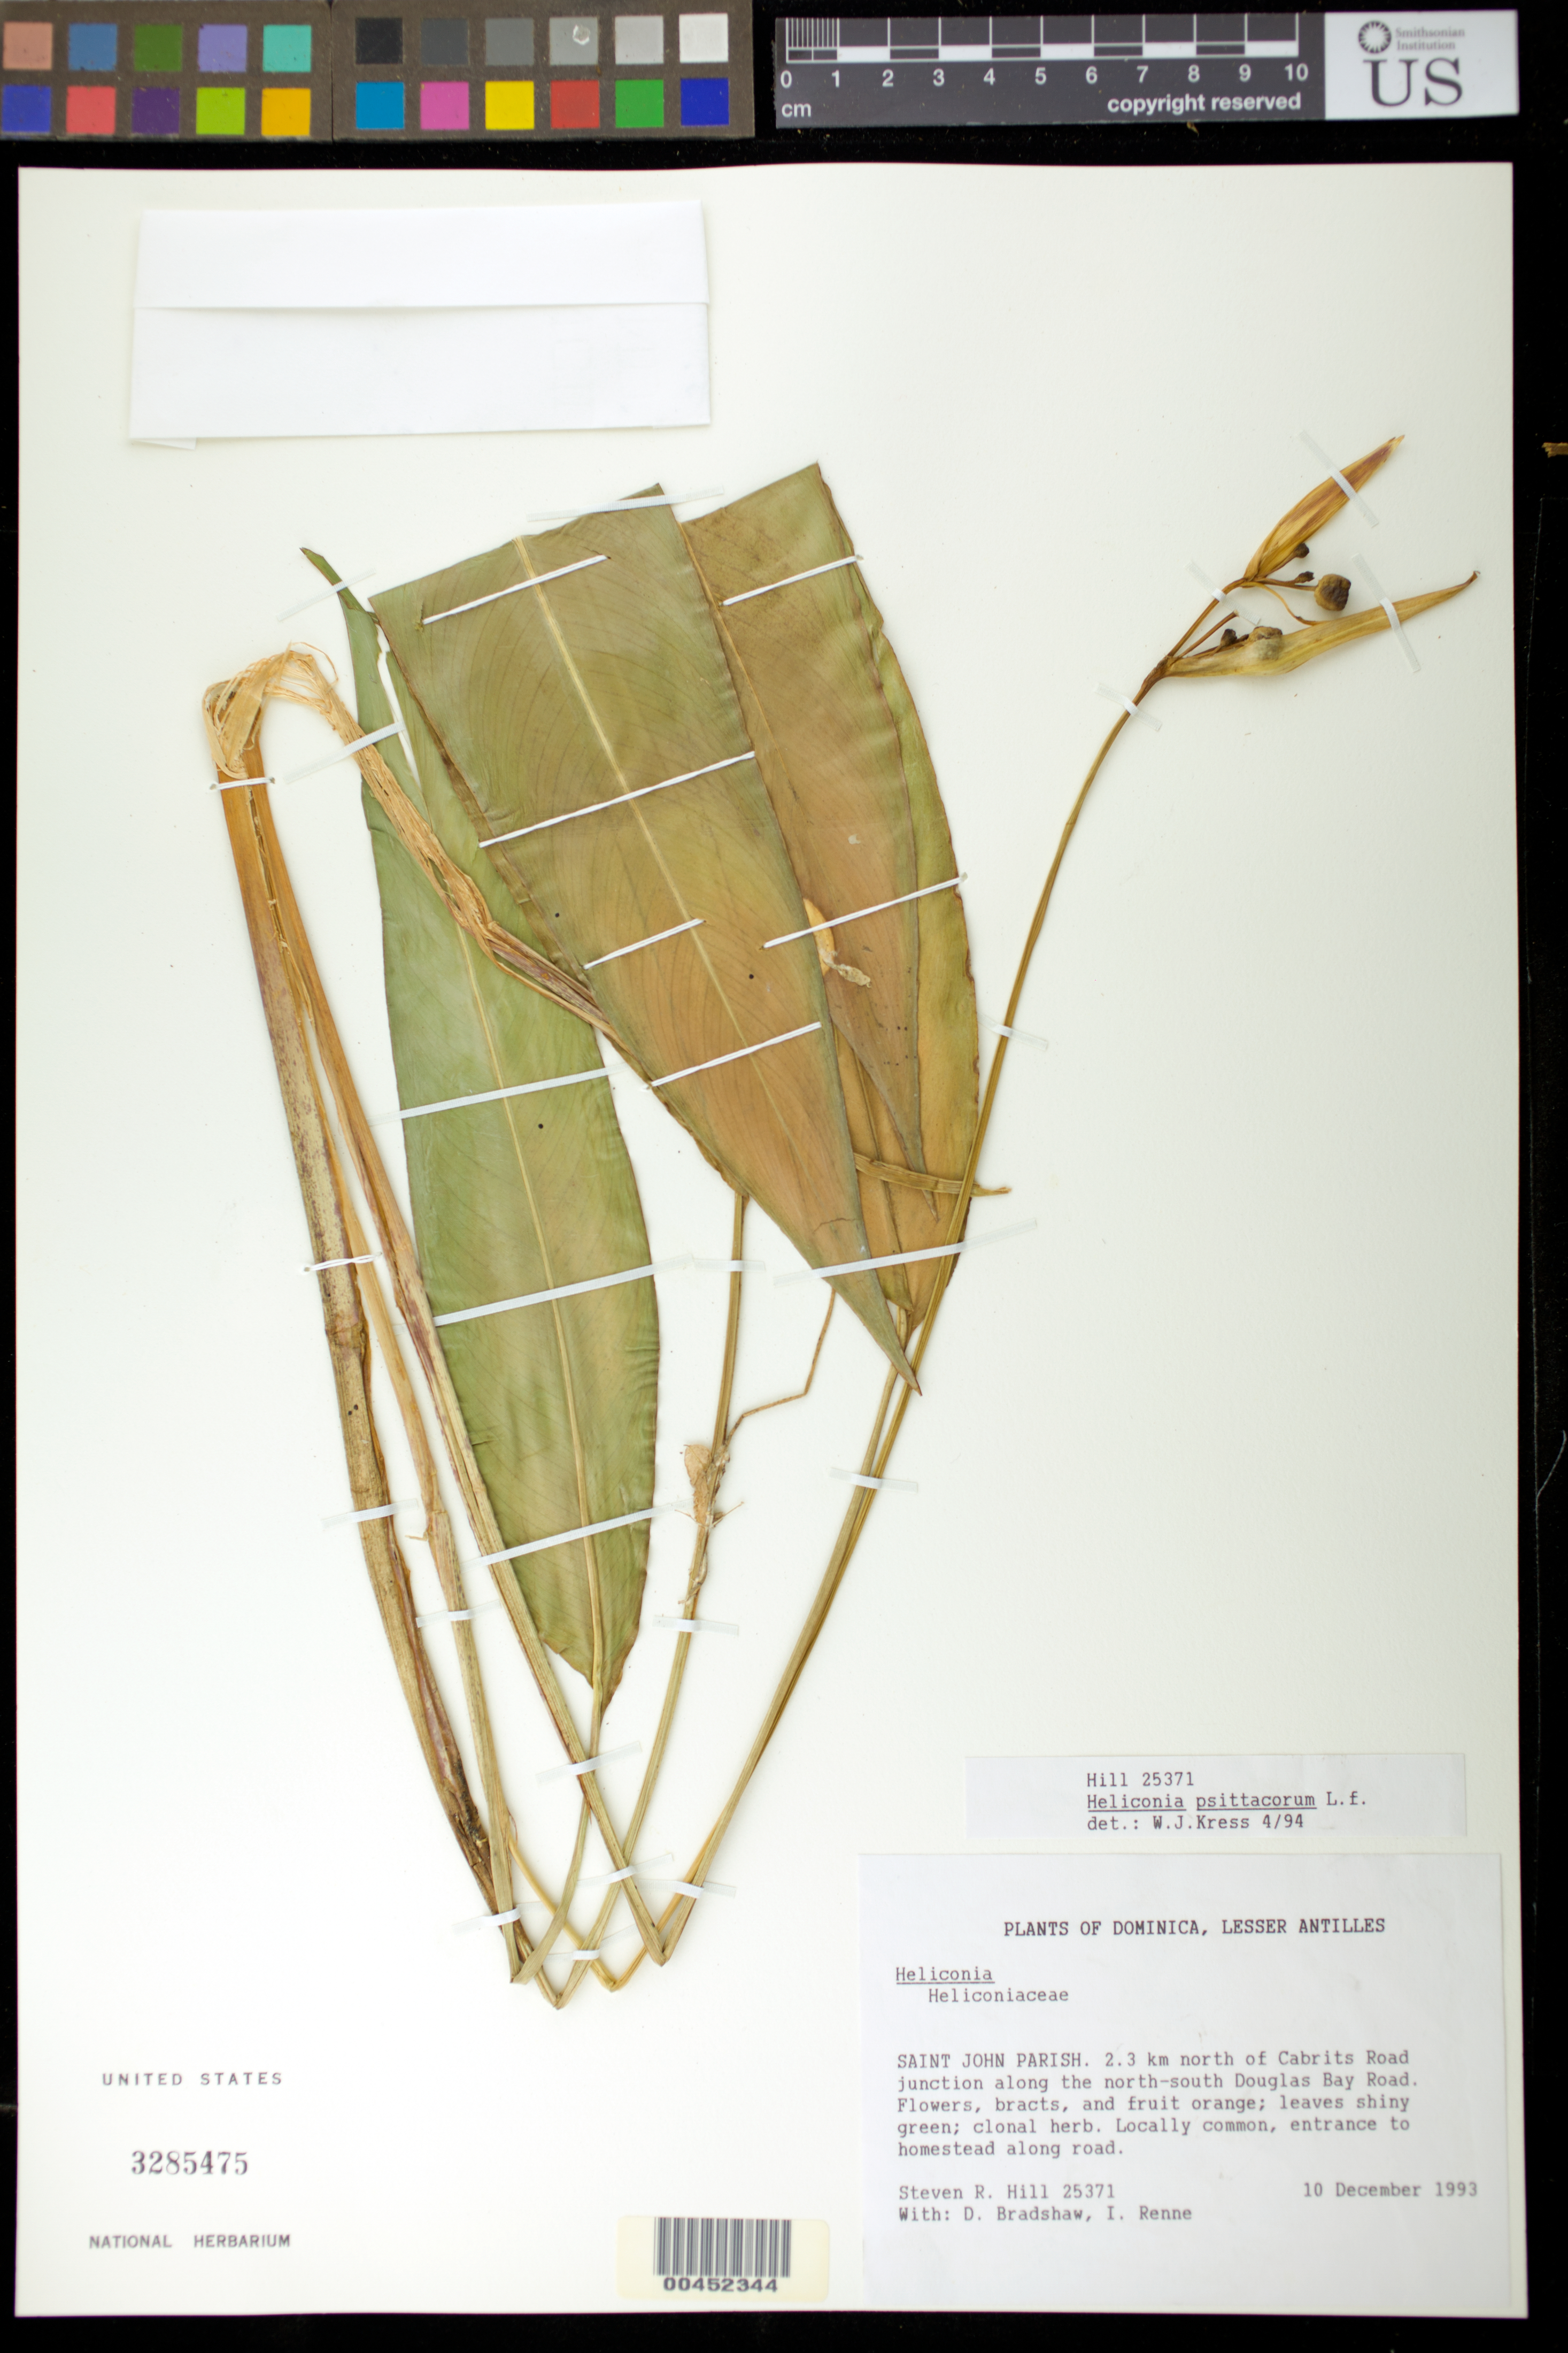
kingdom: Plantae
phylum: Tracheophyta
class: Liliopsida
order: Zingiberales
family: Heliconiaceae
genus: Heliconia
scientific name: Heliconia psittacorum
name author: L. f.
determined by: Kress, W. J., (US), Smithsonian Institution - National Museum of Natural History (UNITED STATES)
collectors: S. R. Hill, D. Bradshaw & I. Renne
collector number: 25371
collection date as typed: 10 Dec 1993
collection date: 1993-12-10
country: Dominica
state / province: St. John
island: Dominica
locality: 2.3 km n of cabrits road junct. along the n - s douglas bay road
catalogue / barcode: US 3285475